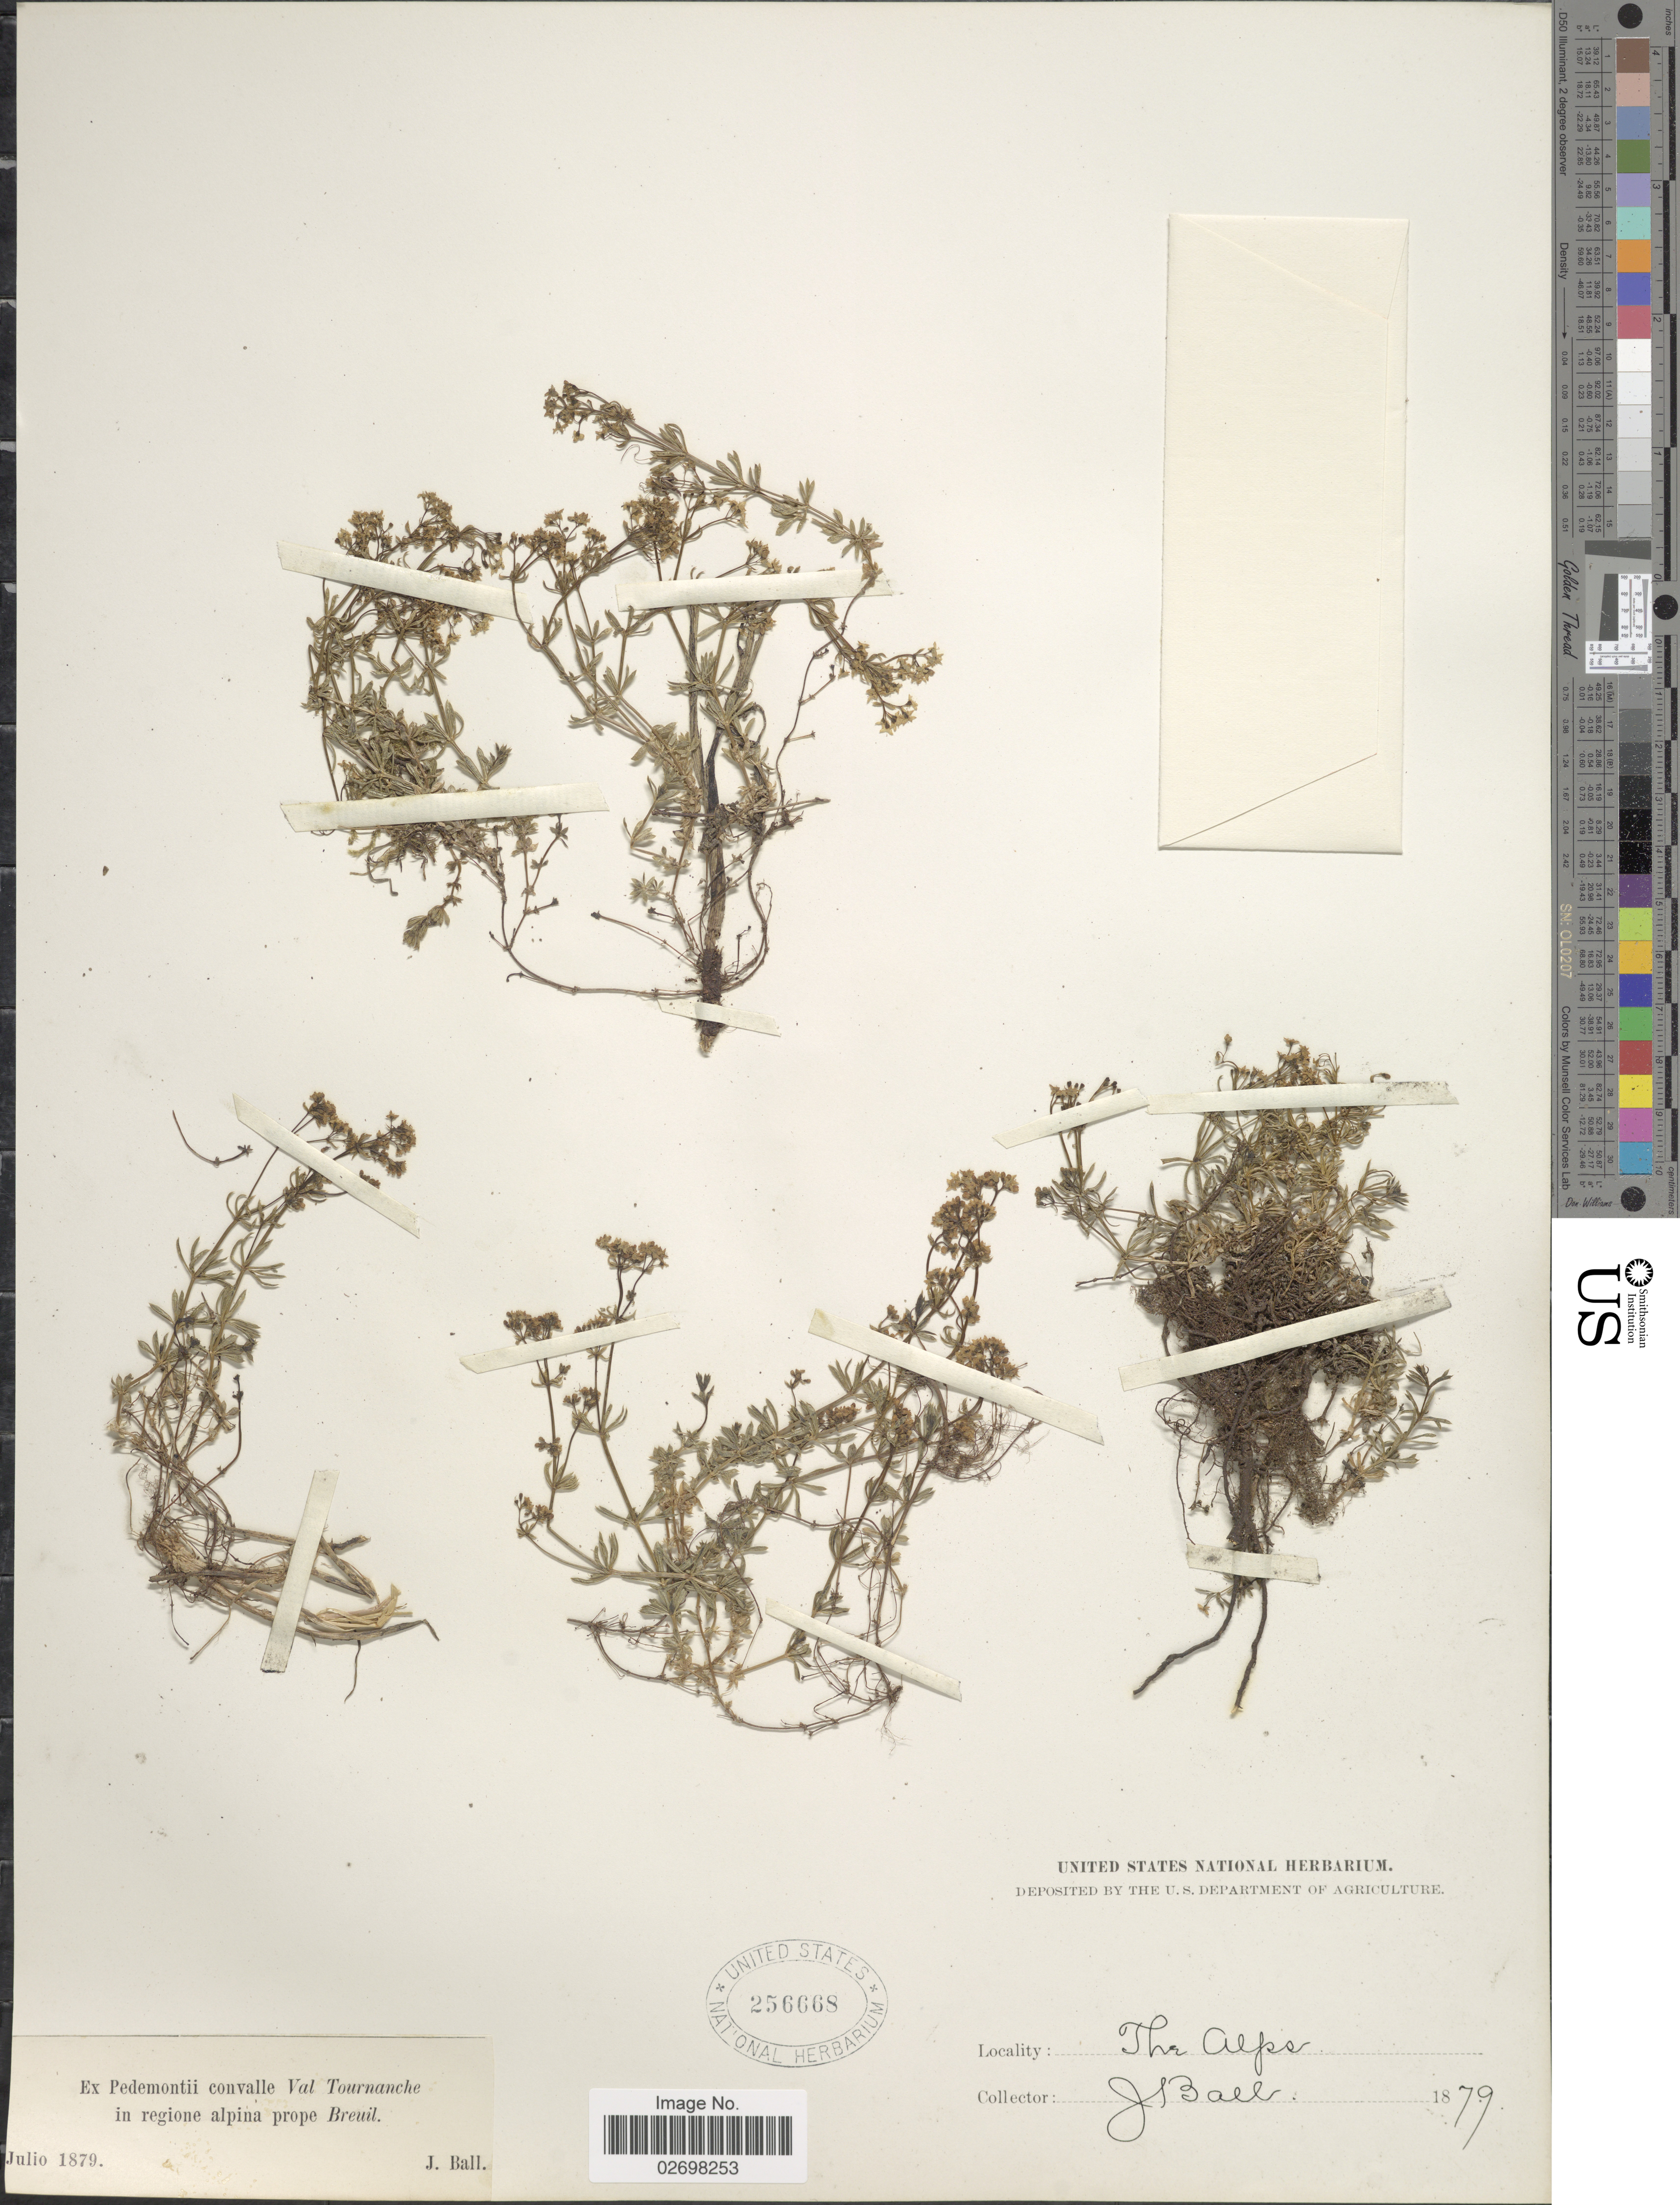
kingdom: Plantae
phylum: Tracheophyta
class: Magnoliopsida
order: Gentianales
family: Rubiaceae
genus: Galium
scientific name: Galium sp.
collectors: J. Ball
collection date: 1879-07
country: Italy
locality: Pedemontii convalle Valtournenche in regione alpina prope Breuil, The Alps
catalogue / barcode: US 256668